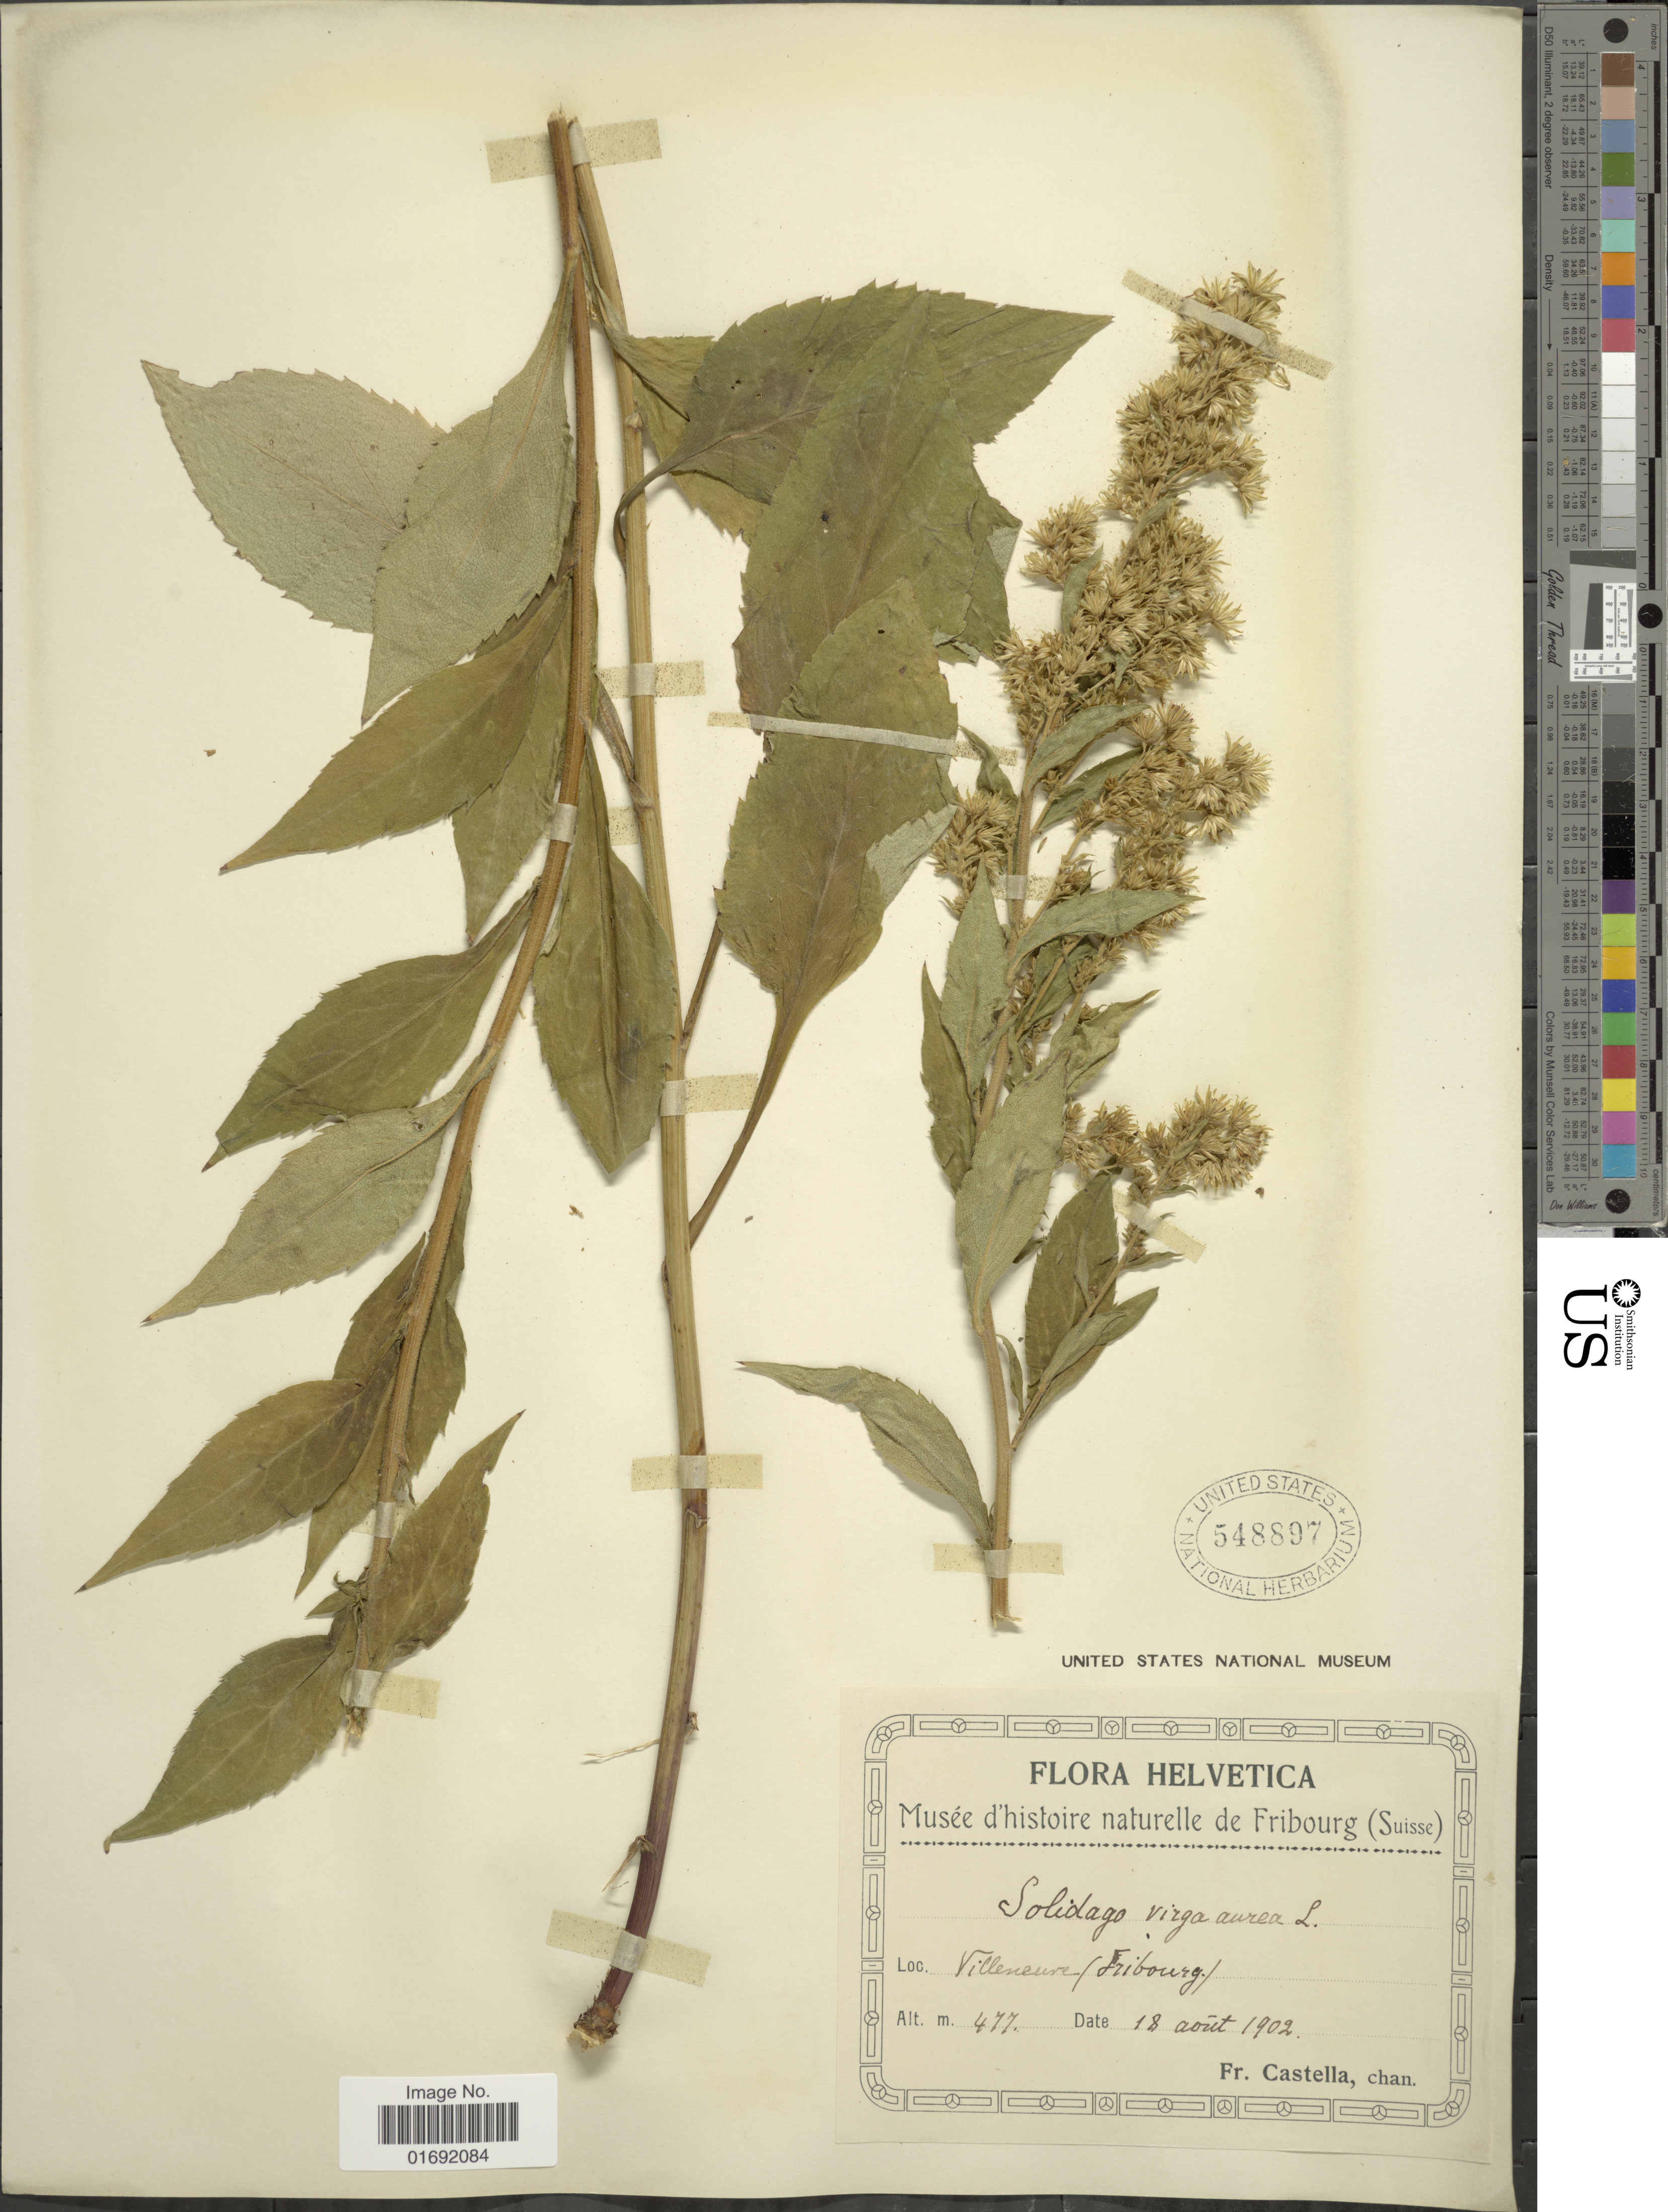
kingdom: Plantae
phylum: Tracheophyta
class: Magnoliopsida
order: Asterales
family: Asteraceae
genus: Solidago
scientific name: Solidago virgaurea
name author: L.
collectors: Fr. Castella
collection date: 1902-08-18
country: Switzerland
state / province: Fribourg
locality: Helvetica, Villeneuve (Fribourg)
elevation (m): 477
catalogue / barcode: US 548897